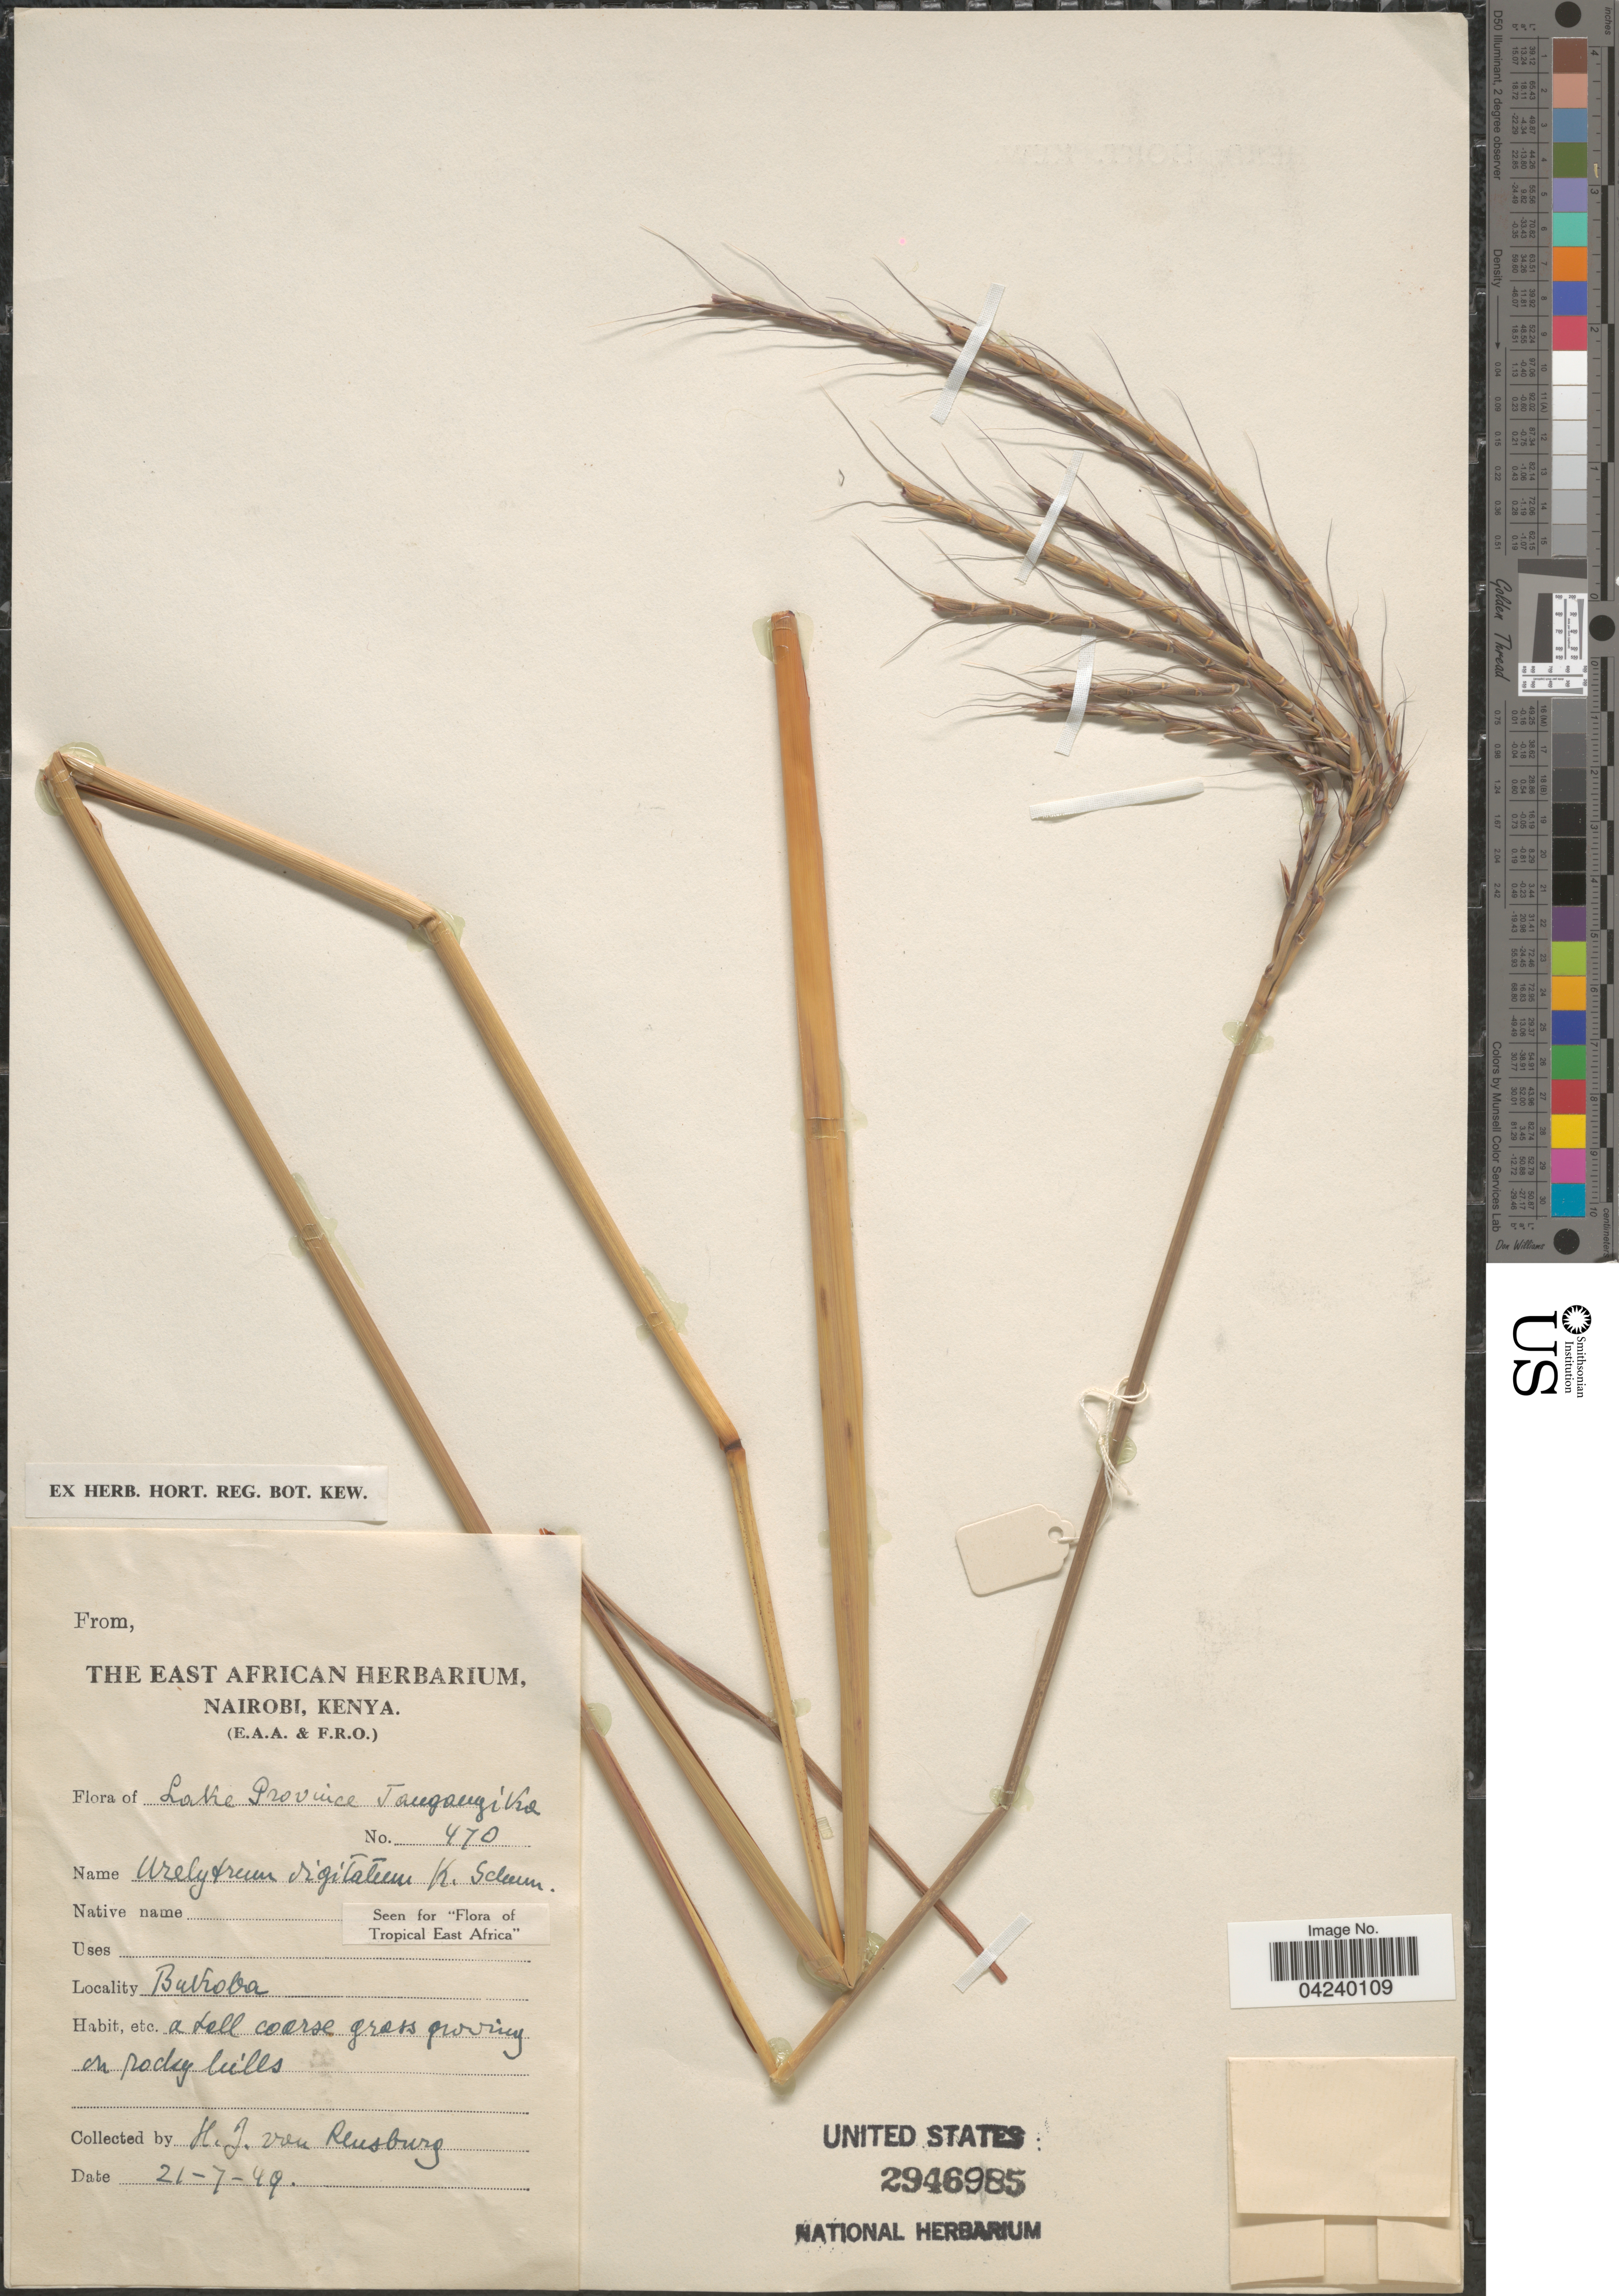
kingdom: Plantae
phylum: Tracheophyta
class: Liliopsida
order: Poales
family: Poaceae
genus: Urelytrum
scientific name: Urelytrum digitatum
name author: K. Schum.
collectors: H. van Rensburg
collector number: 470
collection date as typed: Transcribed d/m/y: 21/7/49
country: Tanzania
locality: Lake Province, Tanganyika. Bukoba.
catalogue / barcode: US 2946985